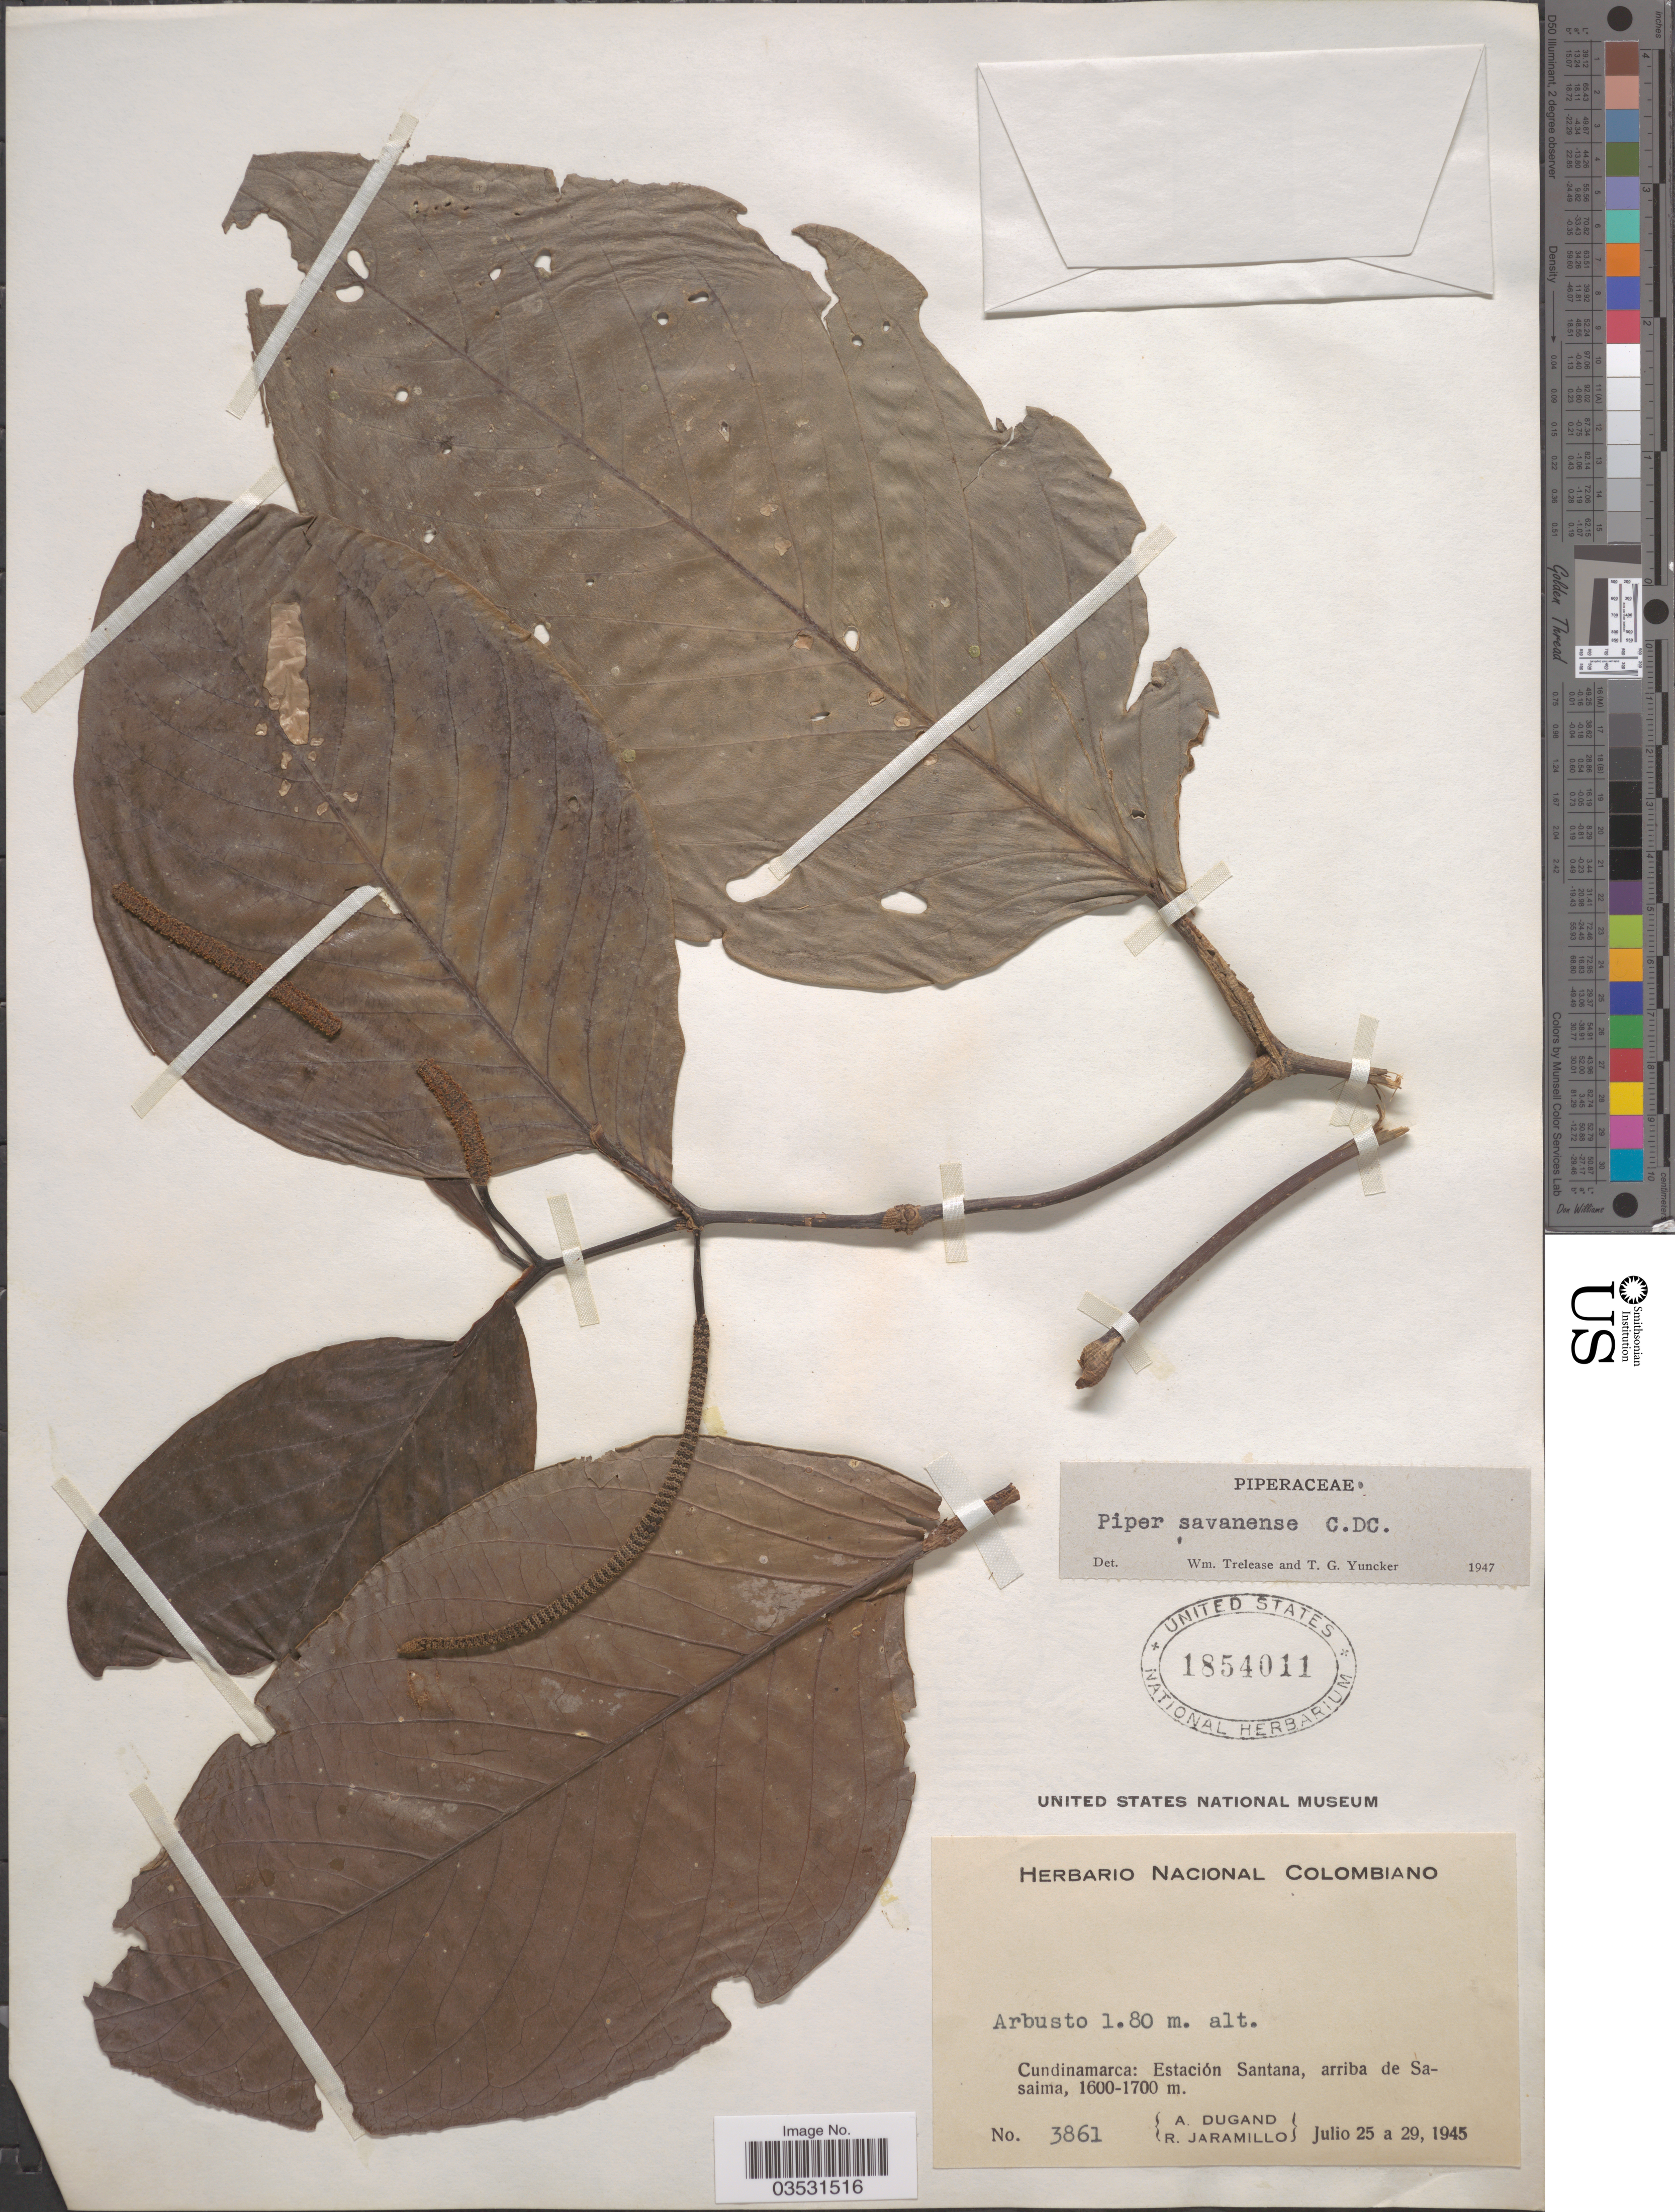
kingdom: Plantae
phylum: Tracheophyta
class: Magnoliopsida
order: Piperales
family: Piperaceae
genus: Piper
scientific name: Piper savanense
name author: C. DC.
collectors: A. Dugand & R. Jaramillo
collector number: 3861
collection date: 1945-07-25/1945-07-29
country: Colombia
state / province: Cundinamarca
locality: Estación Santana, arriba de Sasaima.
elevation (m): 1600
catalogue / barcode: US 1854011